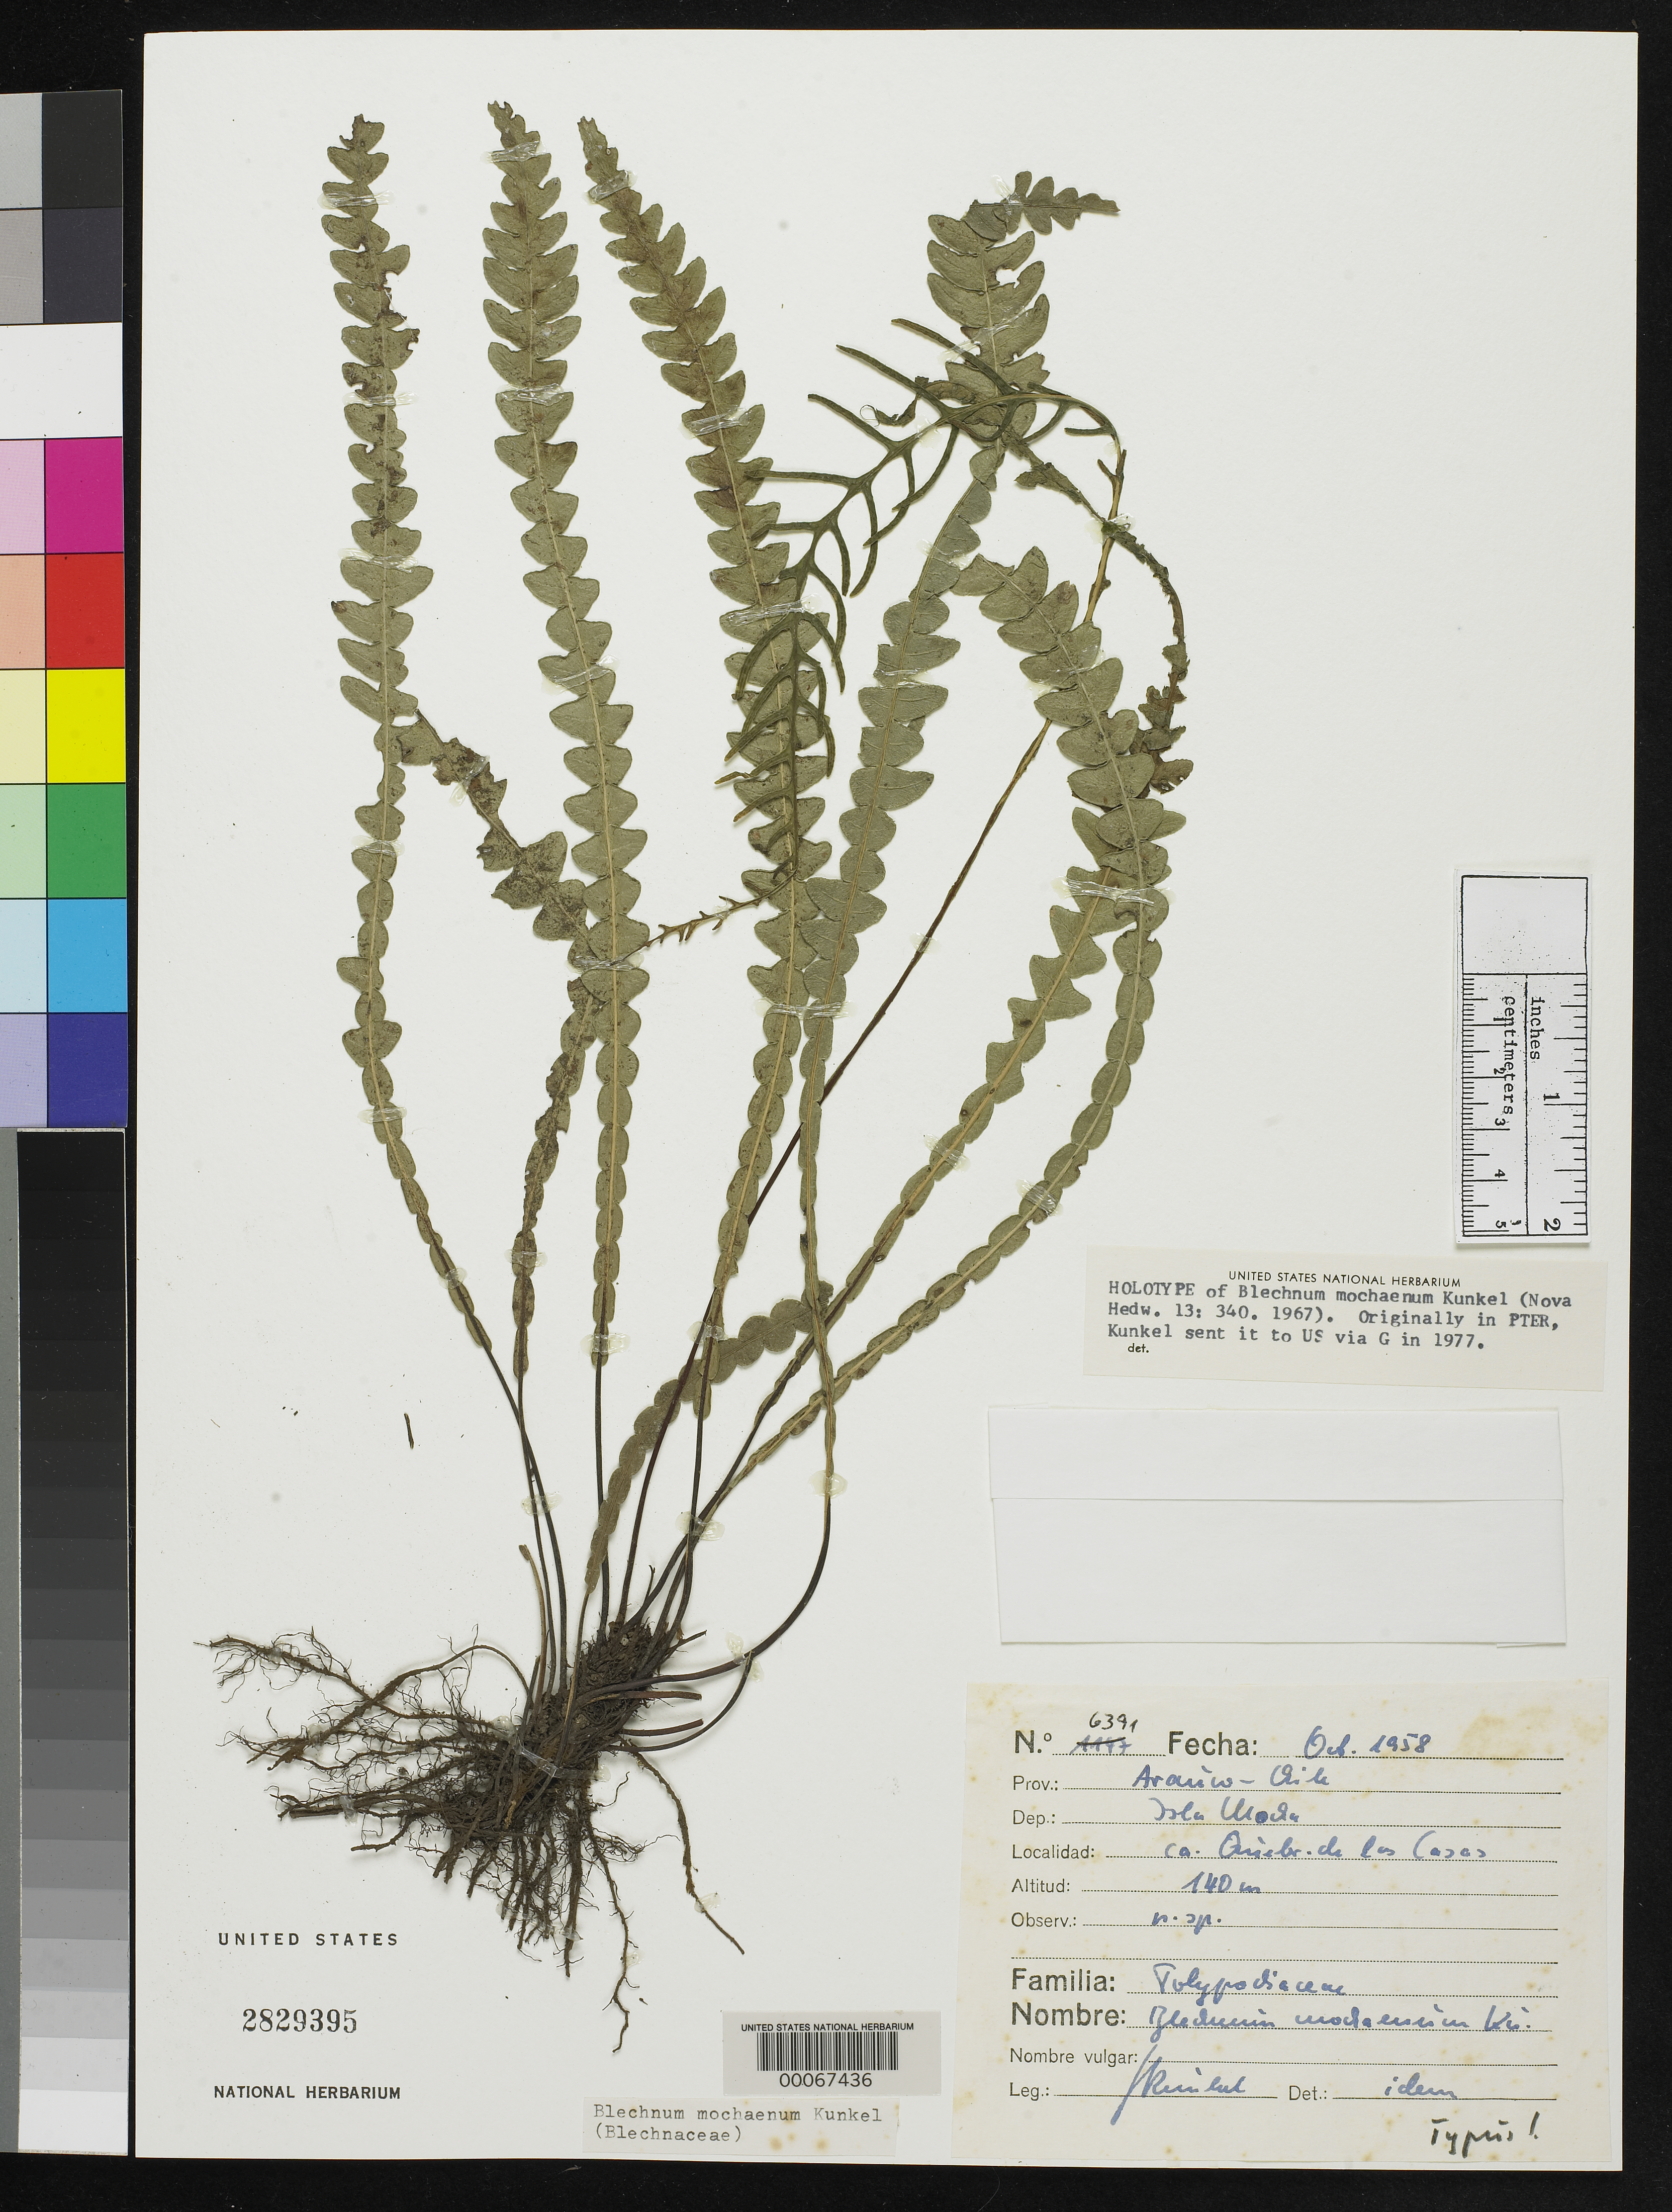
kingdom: Plantae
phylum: Tracheophyta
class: Polypodiopsida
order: Polypodiales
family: Blechnaceae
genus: Blechnum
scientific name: Blechnum mochaenum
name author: G. Kunkel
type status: Holotype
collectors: G. Kunkel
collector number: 6391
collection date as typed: Oct 1958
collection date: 1958-10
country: Chile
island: Mocha Island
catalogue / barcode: US 2829395